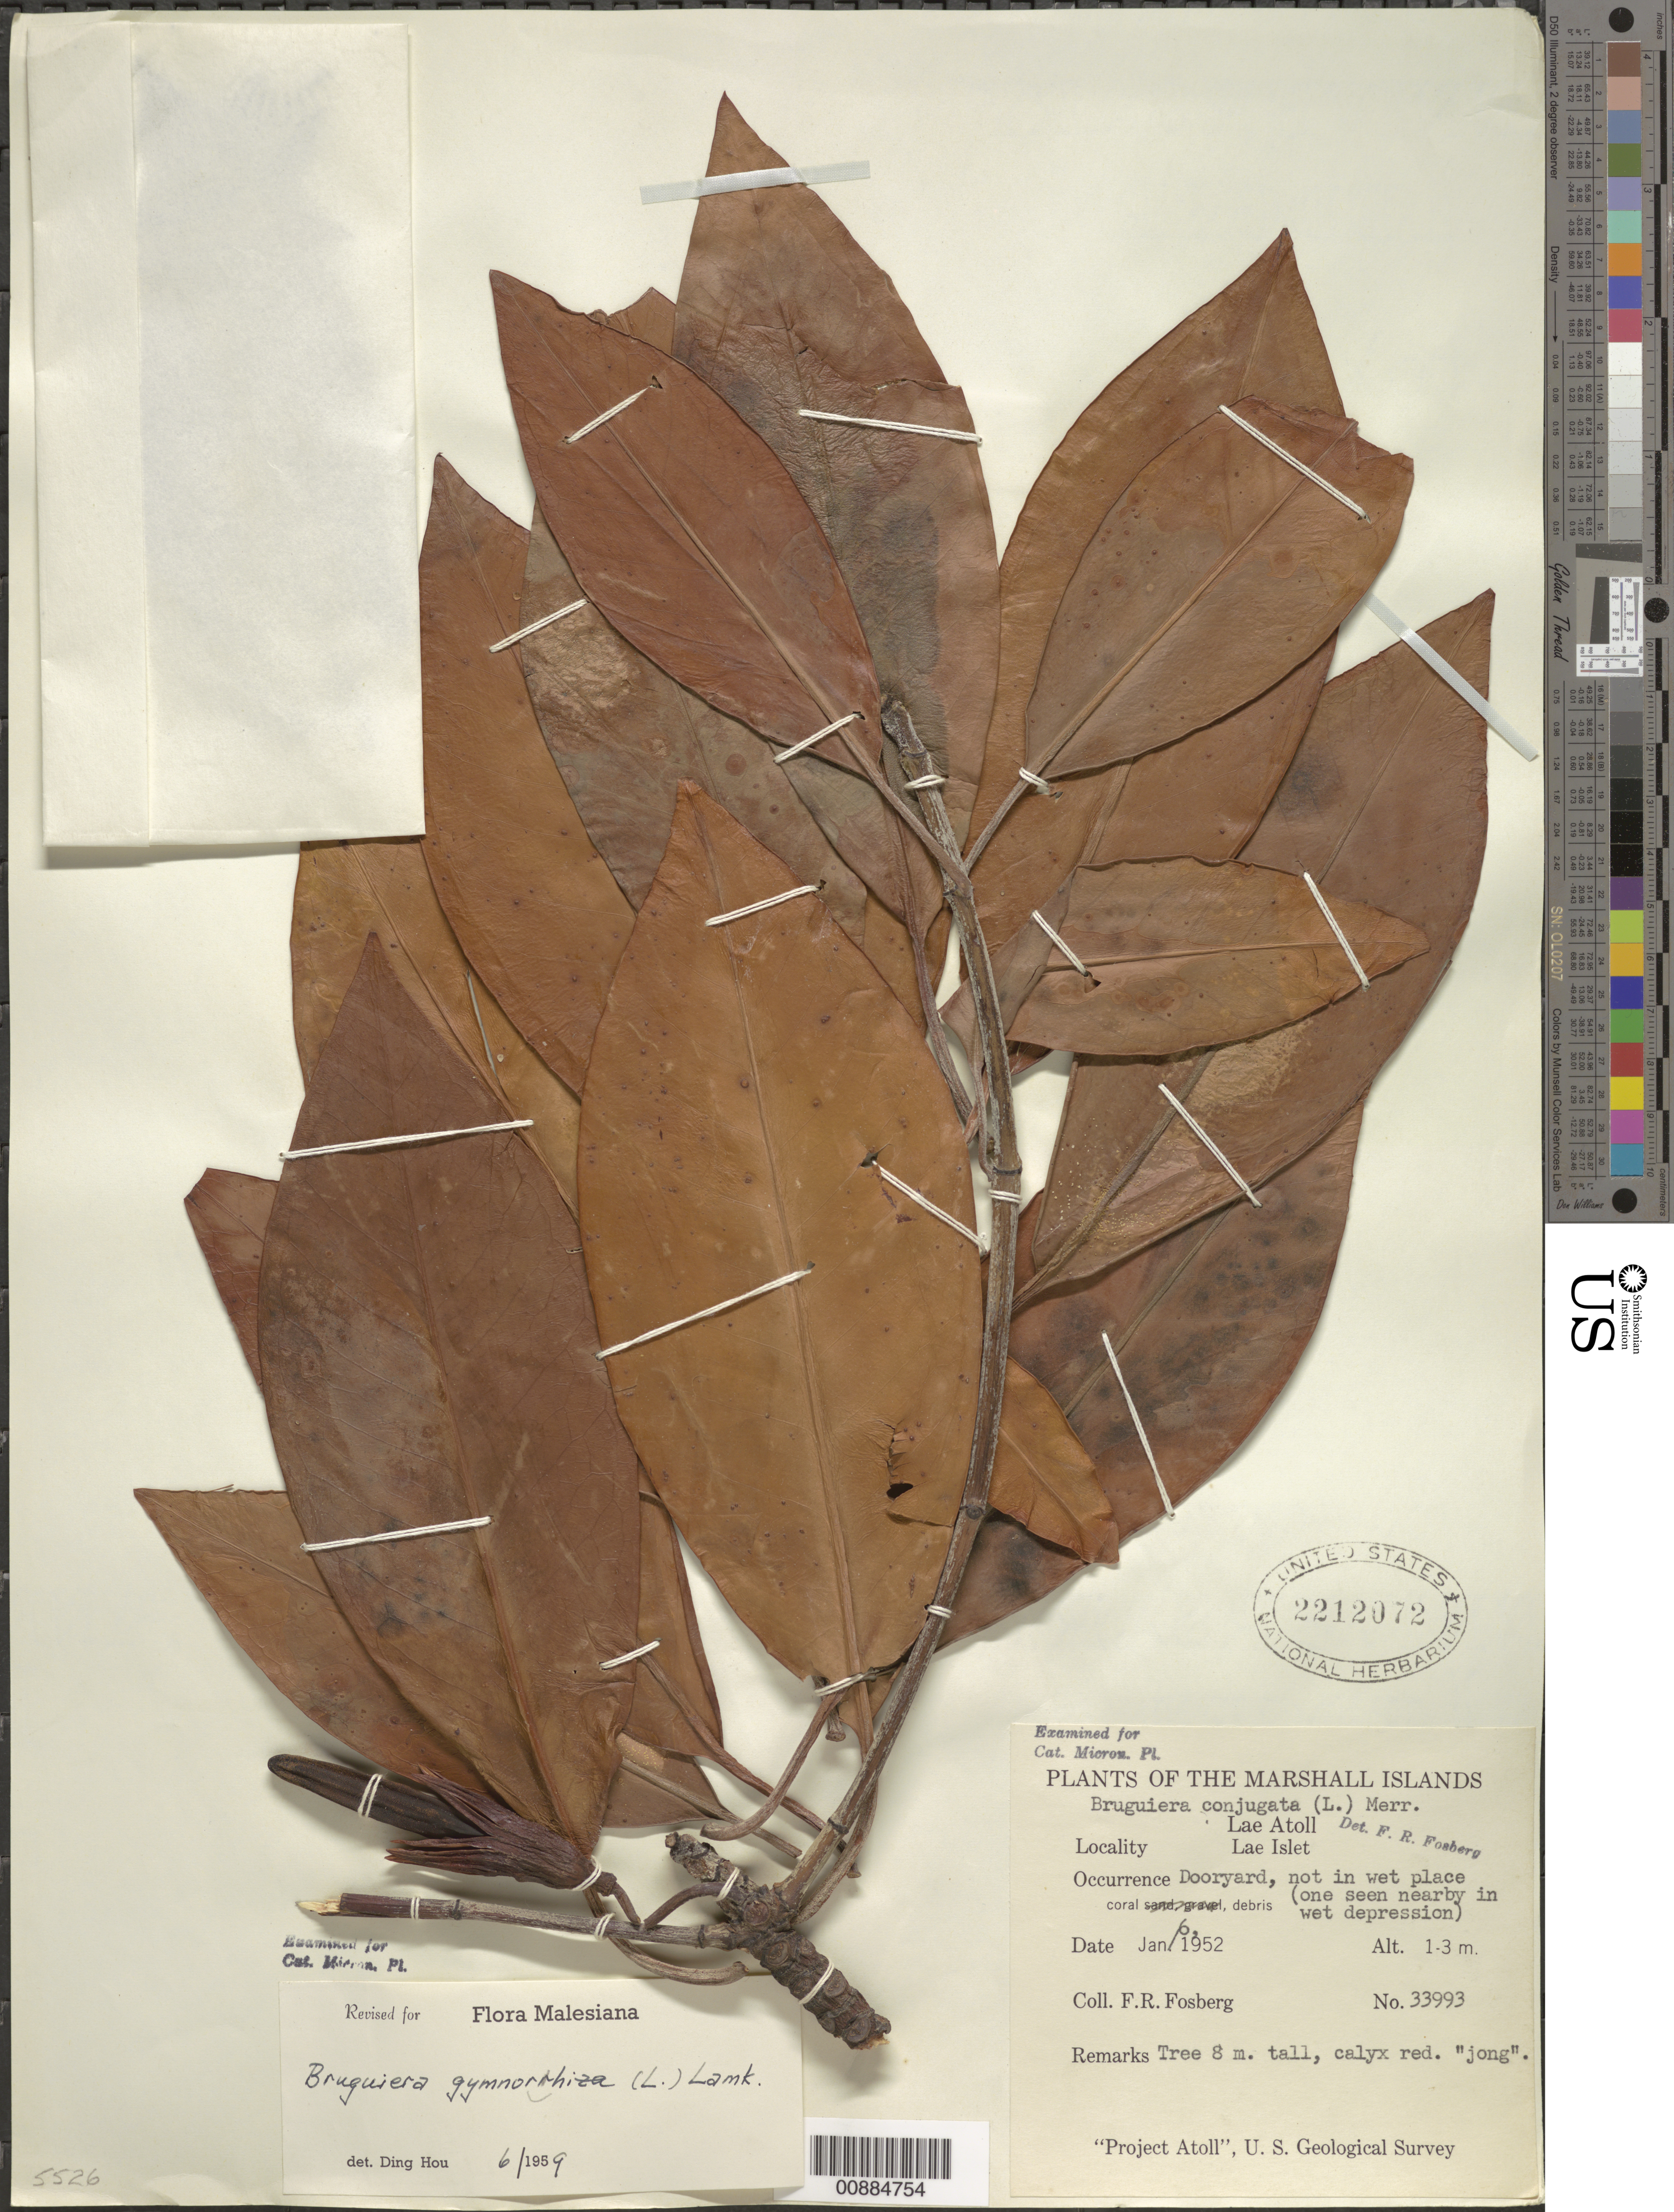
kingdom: Plantae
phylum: Tracheophyta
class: Magnoliopsida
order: Malpighiales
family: Rhizophoraceae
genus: Bruguiera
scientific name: Bruguiera gymnorhiza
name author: (L.) Savigny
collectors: F. R. Fosberg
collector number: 33993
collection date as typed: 06 Jan 1952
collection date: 1952-01-06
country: Marshall Islands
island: Lae Atoll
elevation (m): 1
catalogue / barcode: US 2212072